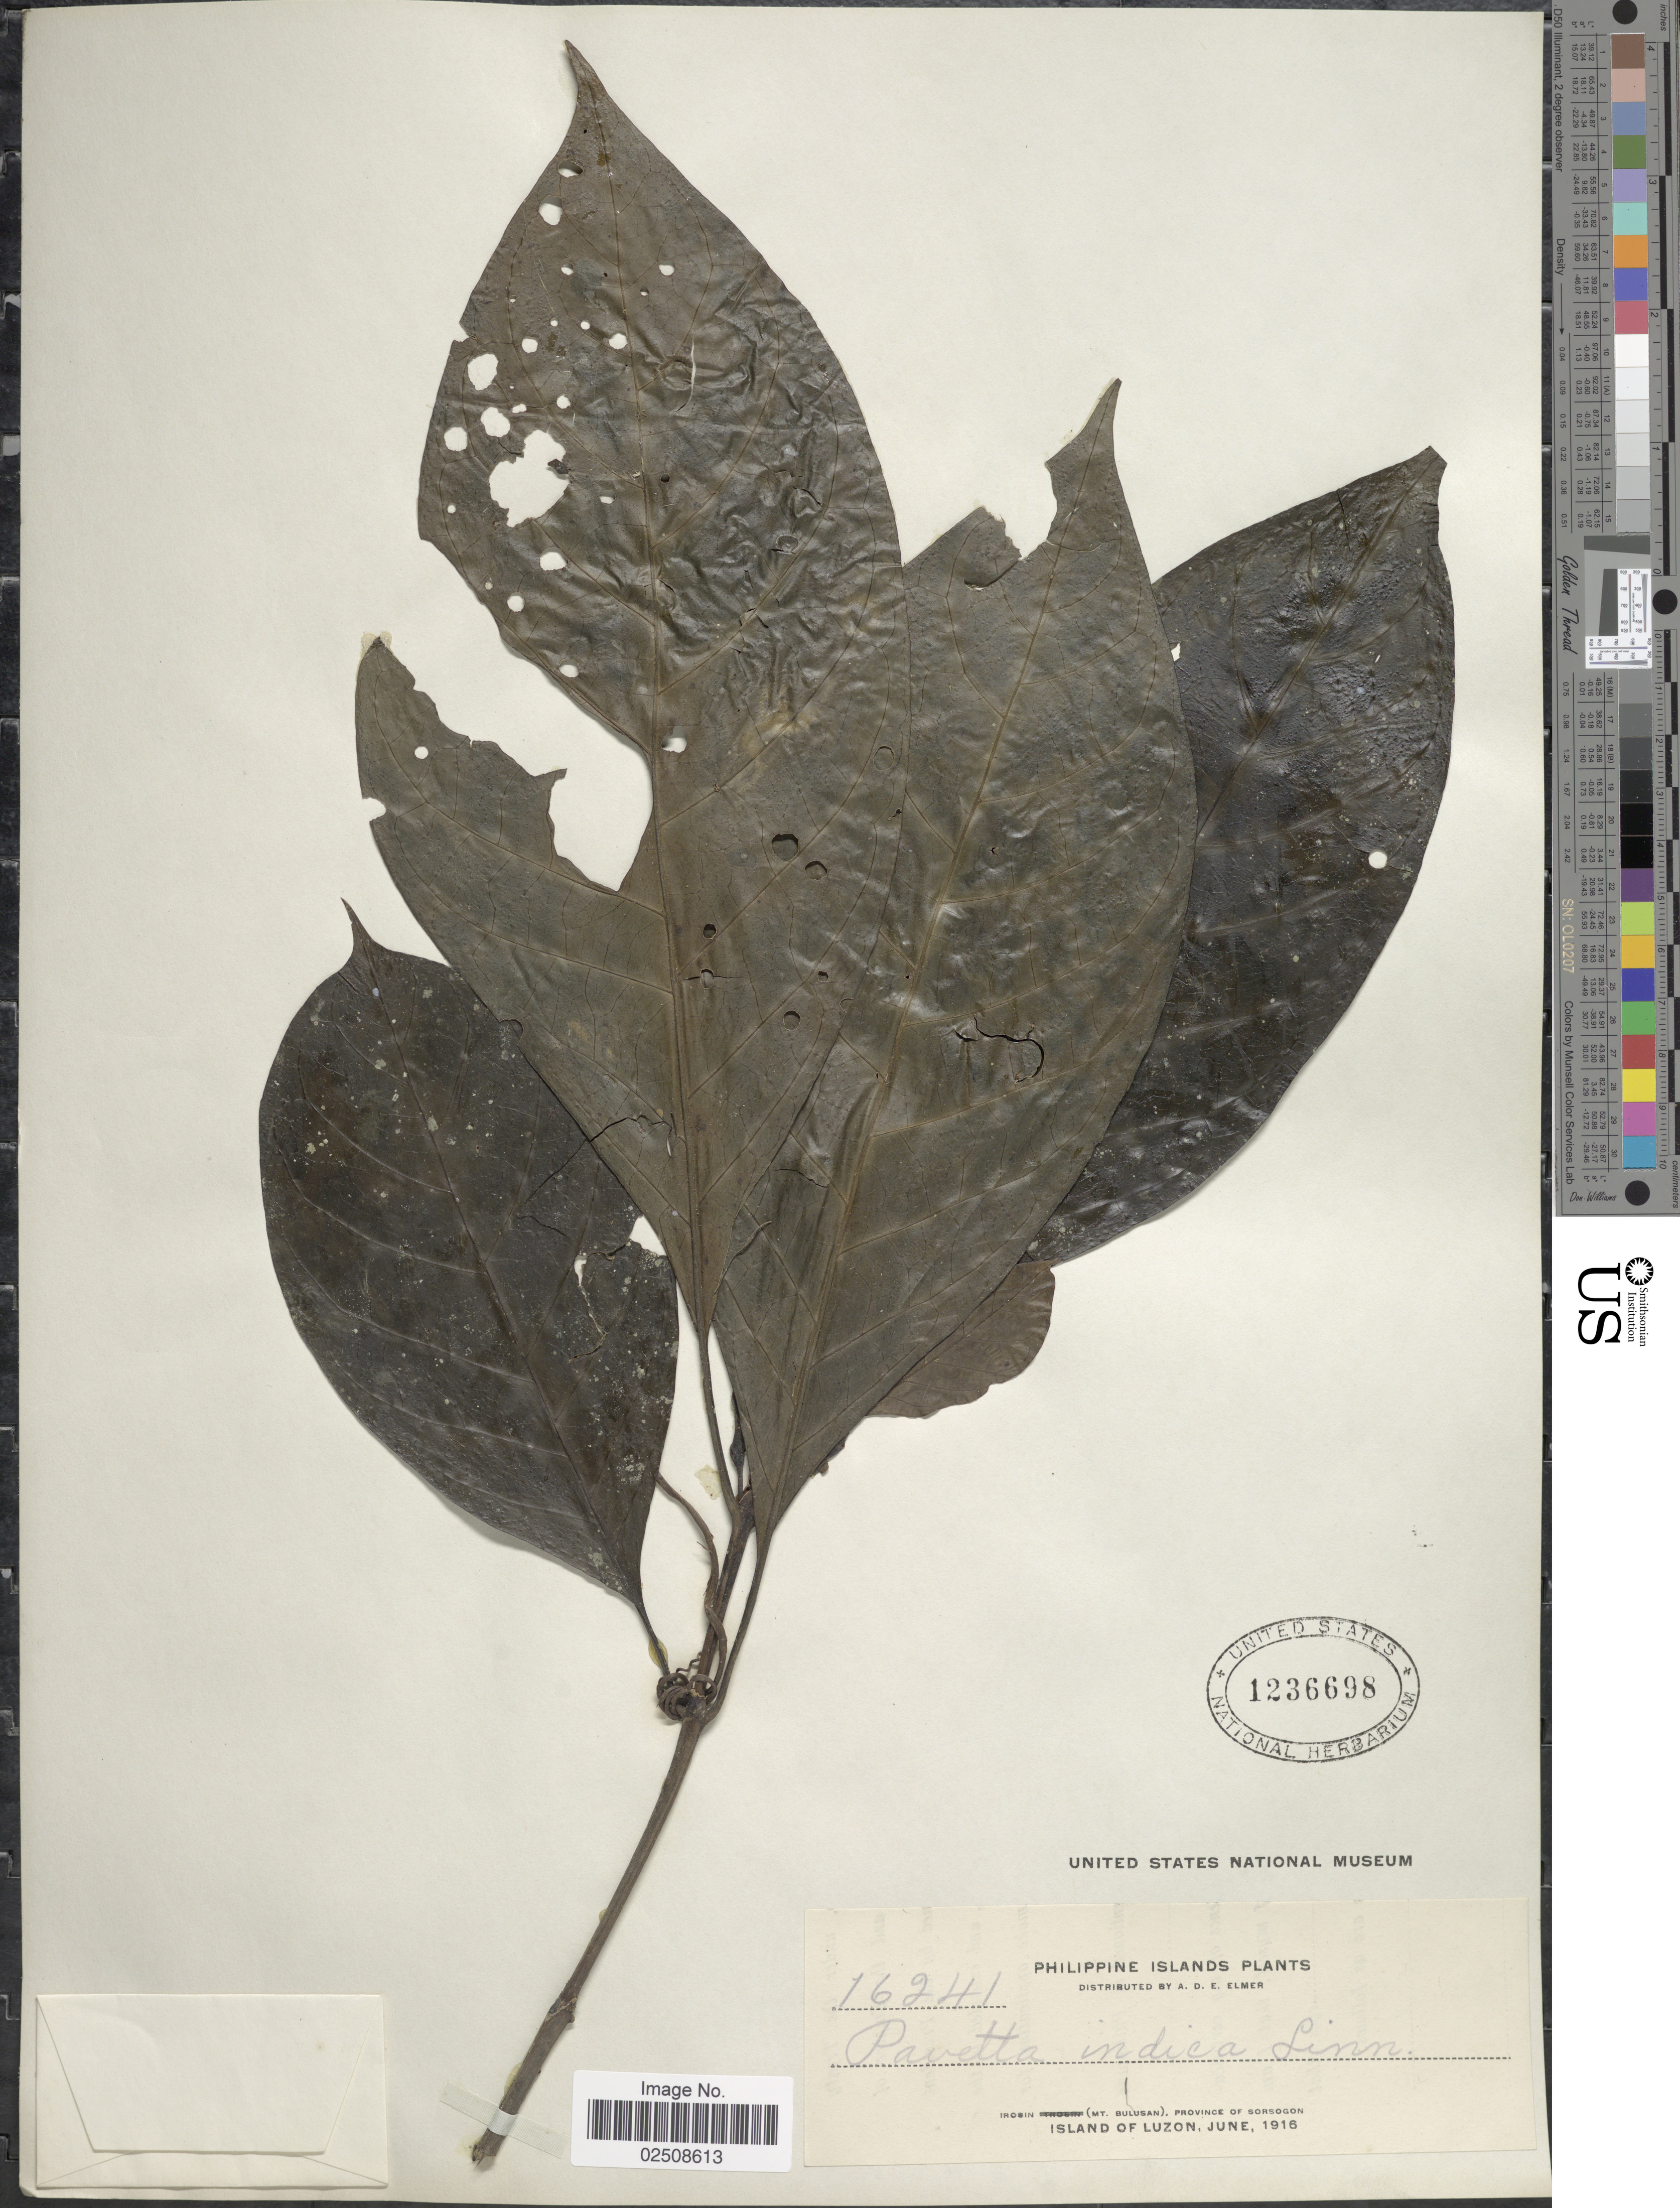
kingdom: Plantae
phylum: Tracheophyta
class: Magnoliopsida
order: Gentianales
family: Rubiaceae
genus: Pavetta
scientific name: Pavetta indica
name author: L.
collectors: A. D. E. Elmer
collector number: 16241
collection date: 1916-06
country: Philippines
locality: Philippine Islands. Irosin (Mt. Bulusan), Province of Sorsogon. Island of Luzon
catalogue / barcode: US 1236698